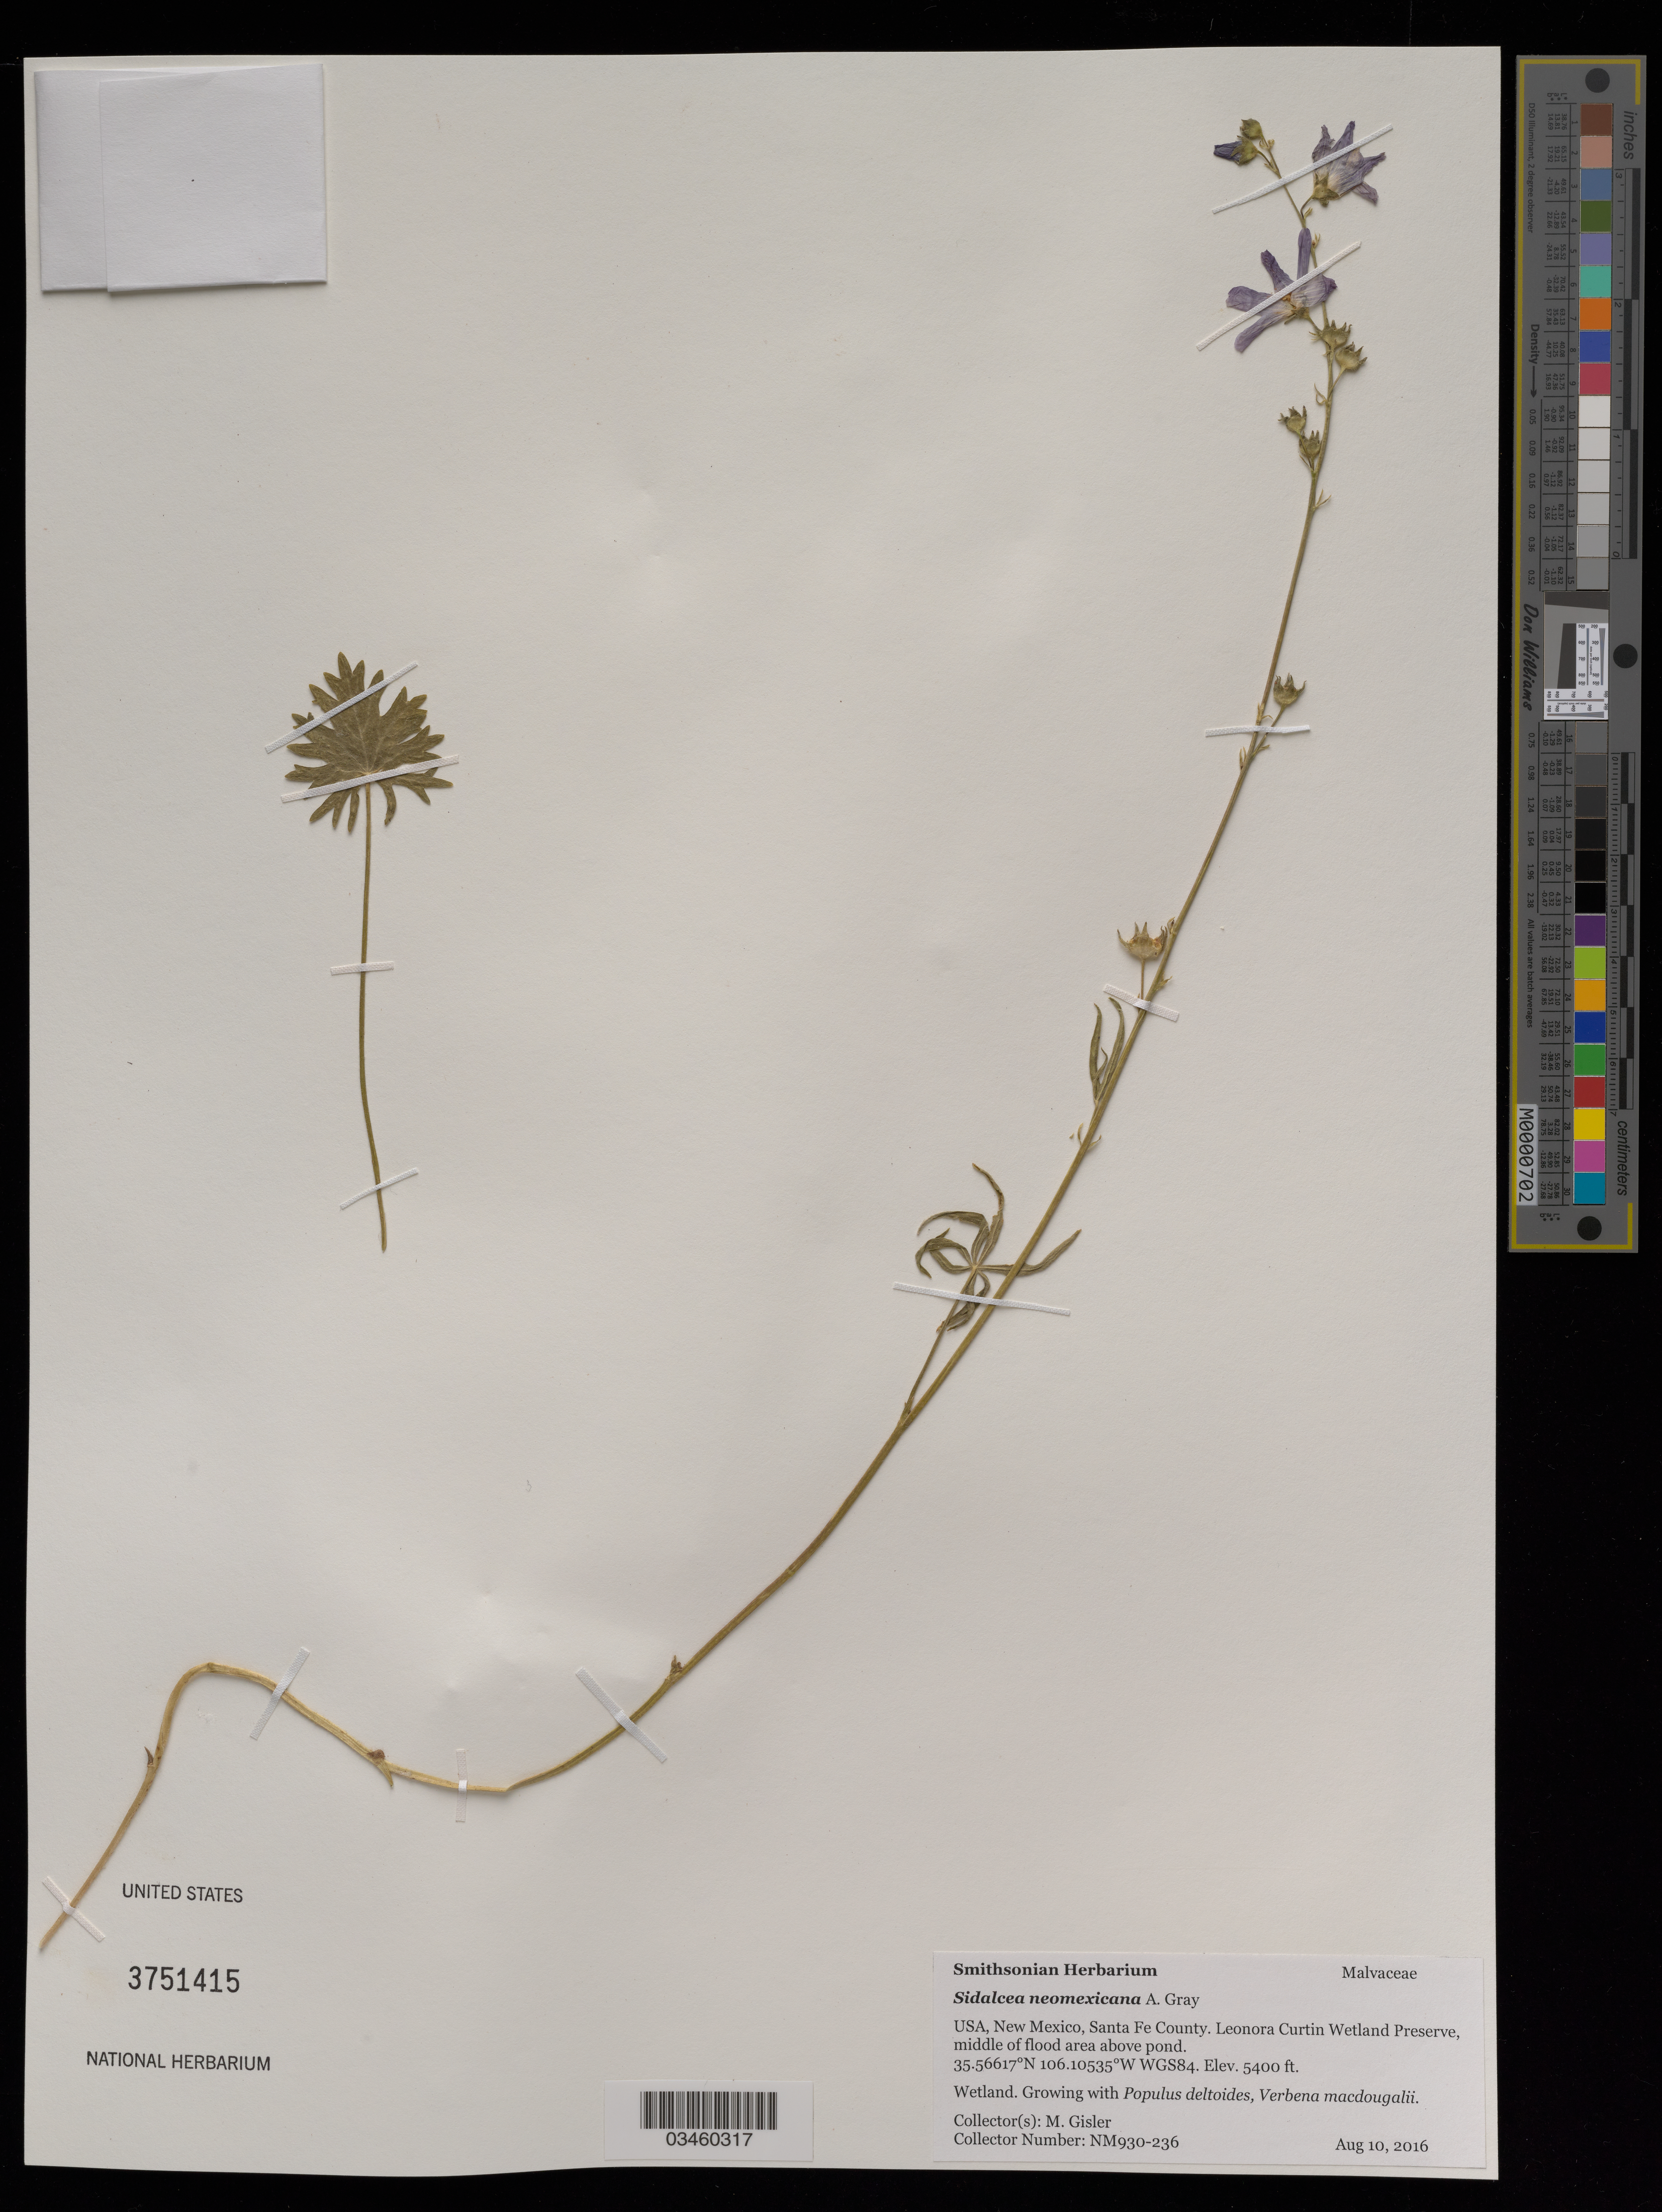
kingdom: Plantae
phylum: Tracheophyta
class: Magnoliopsida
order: Malvales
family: Malvaceae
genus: Sidalcea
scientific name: Sidalcea neomexicana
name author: A. Gray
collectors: M. Gisler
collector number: NM930-236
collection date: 2016-08-10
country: United States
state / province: New Mexico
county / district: Santa Fe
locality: Leonora Curtin Wetland Preserve, middle of flood area above pond.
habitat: Wetland. With Populus deltoides, Verbena macdougalii, ect.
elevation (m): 1646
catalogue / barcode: US 3751415